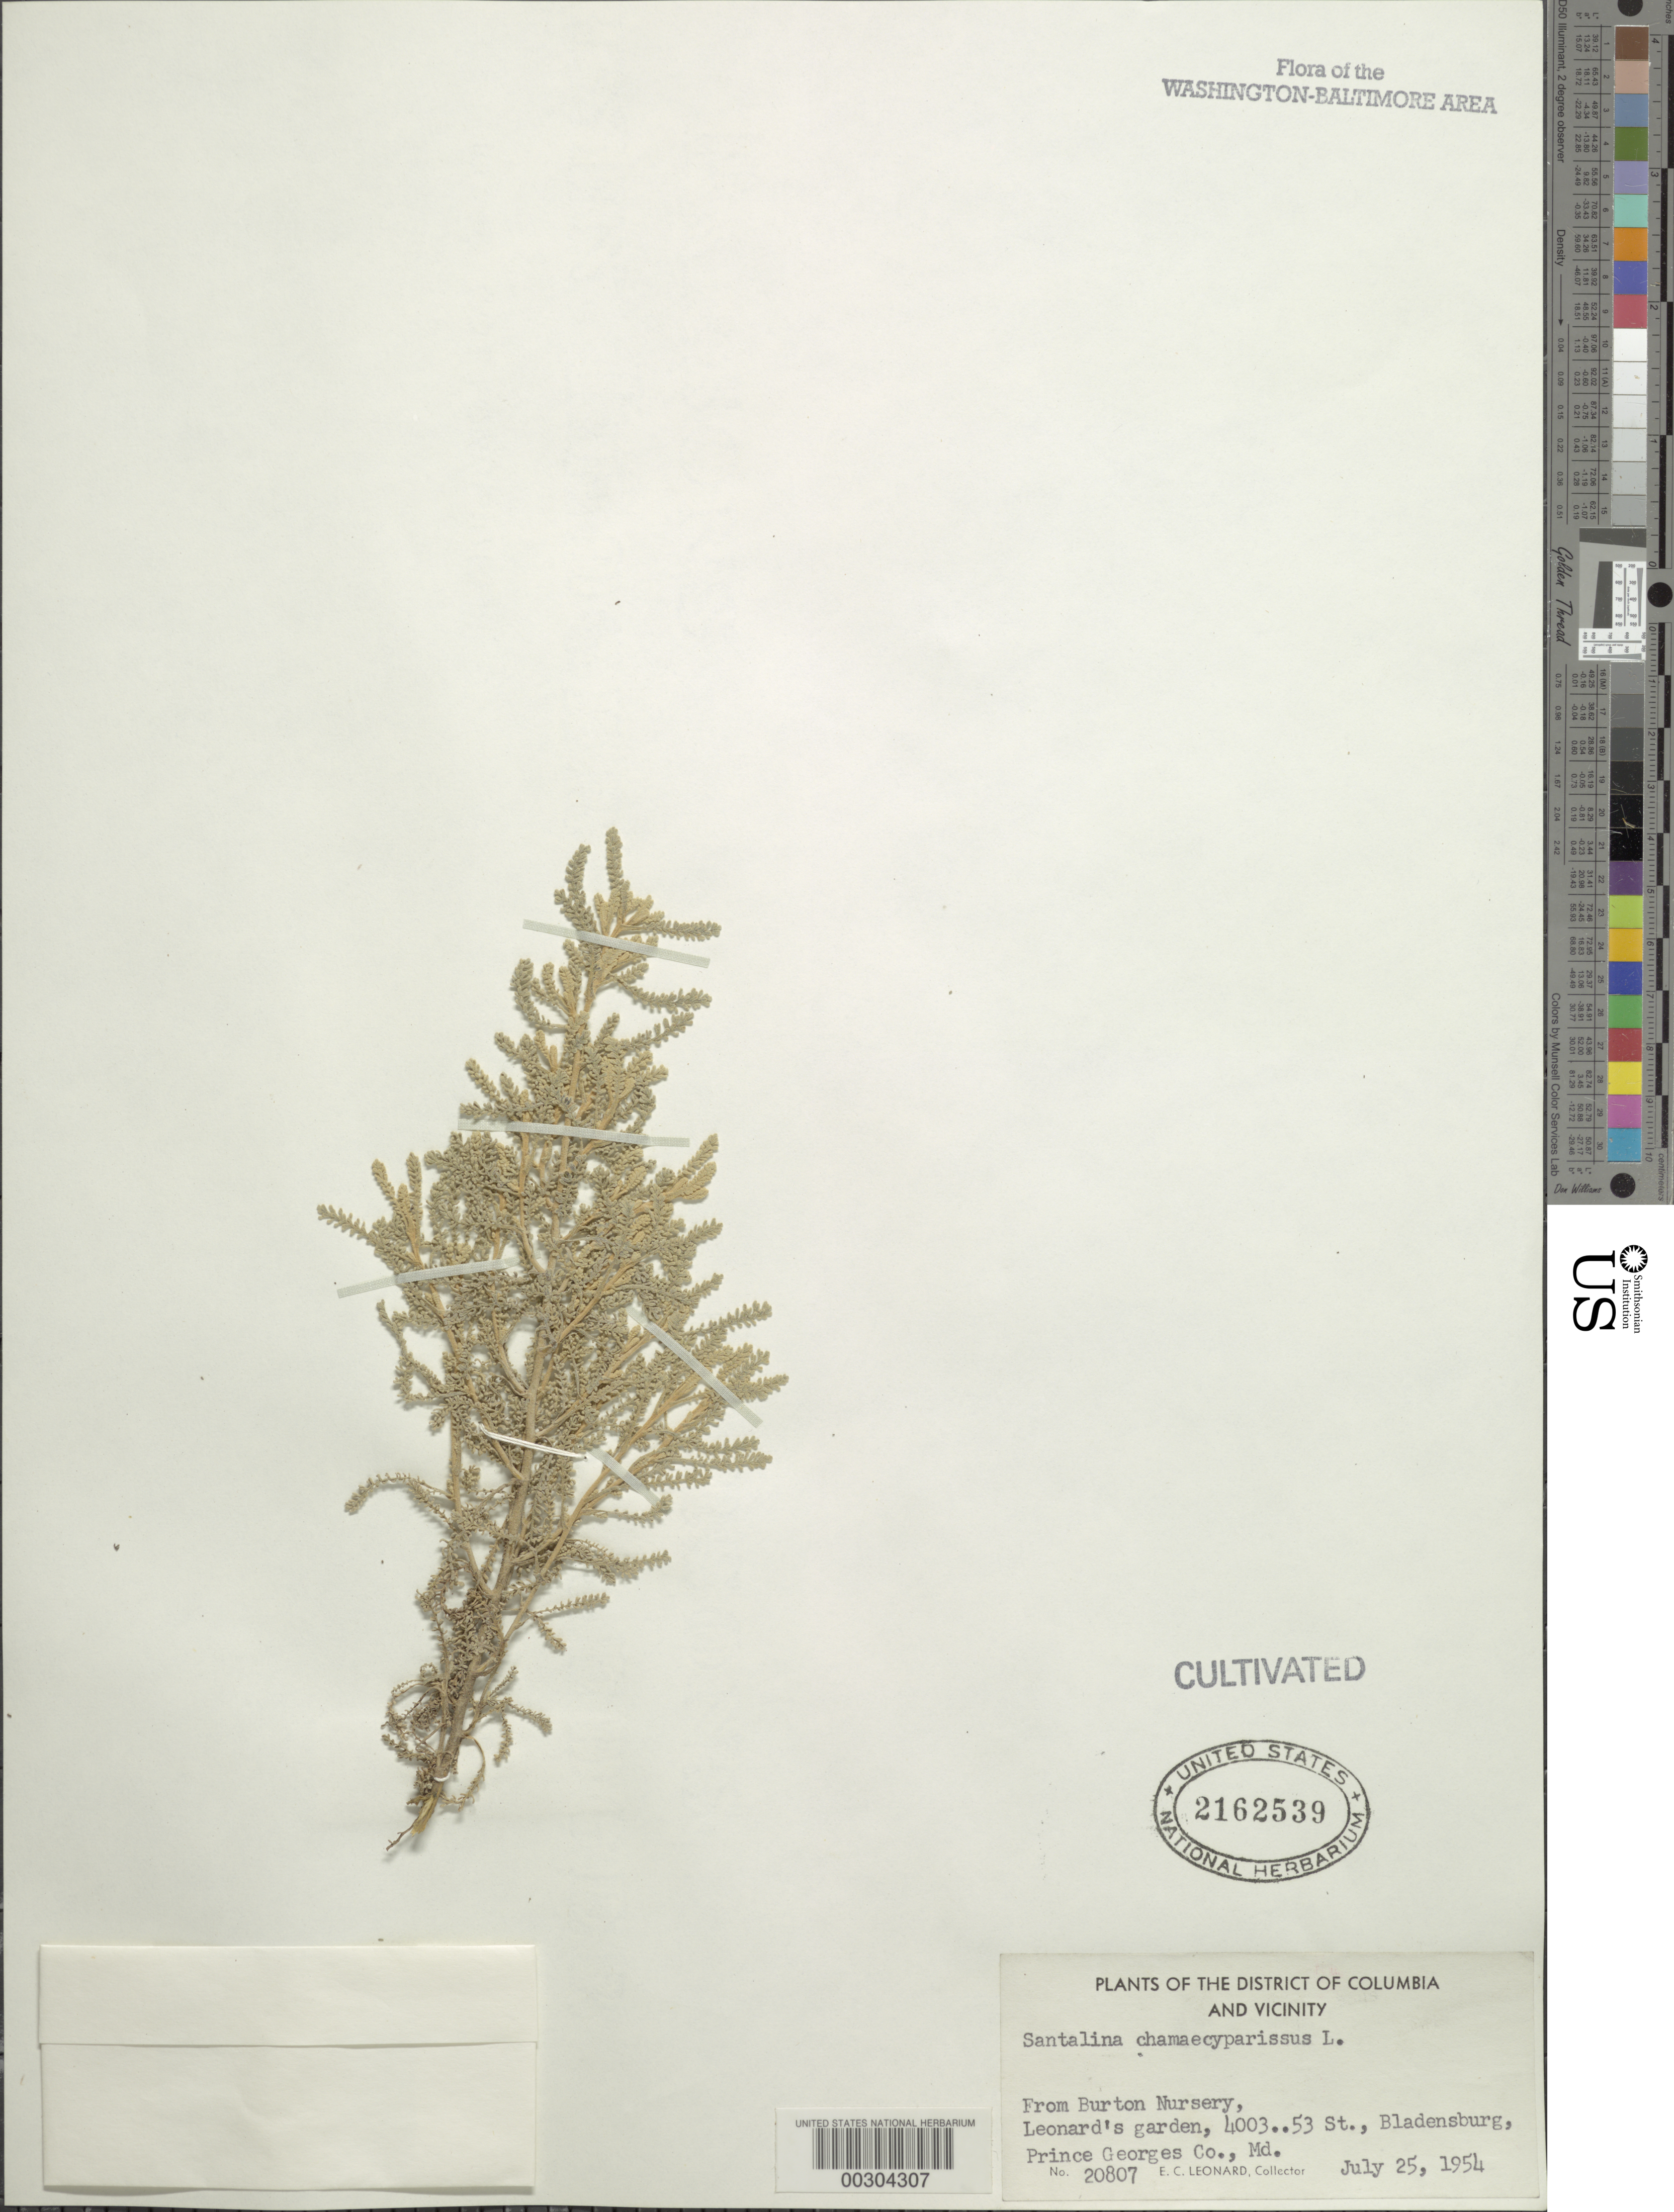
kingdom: Plantae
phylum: Tracheophyta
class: Magnoliopsida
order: Asterales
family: Asteraceae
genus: Santolina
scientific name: Santolina chamaecyparissus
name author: L.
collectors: E. C. Leonard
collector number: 20807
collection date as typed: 25 Jul 1954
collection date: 1954-07-25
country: United States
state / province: Maryland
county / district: Prince George's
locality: Bladensburg, 4003 53 St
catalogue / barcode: US 2162539